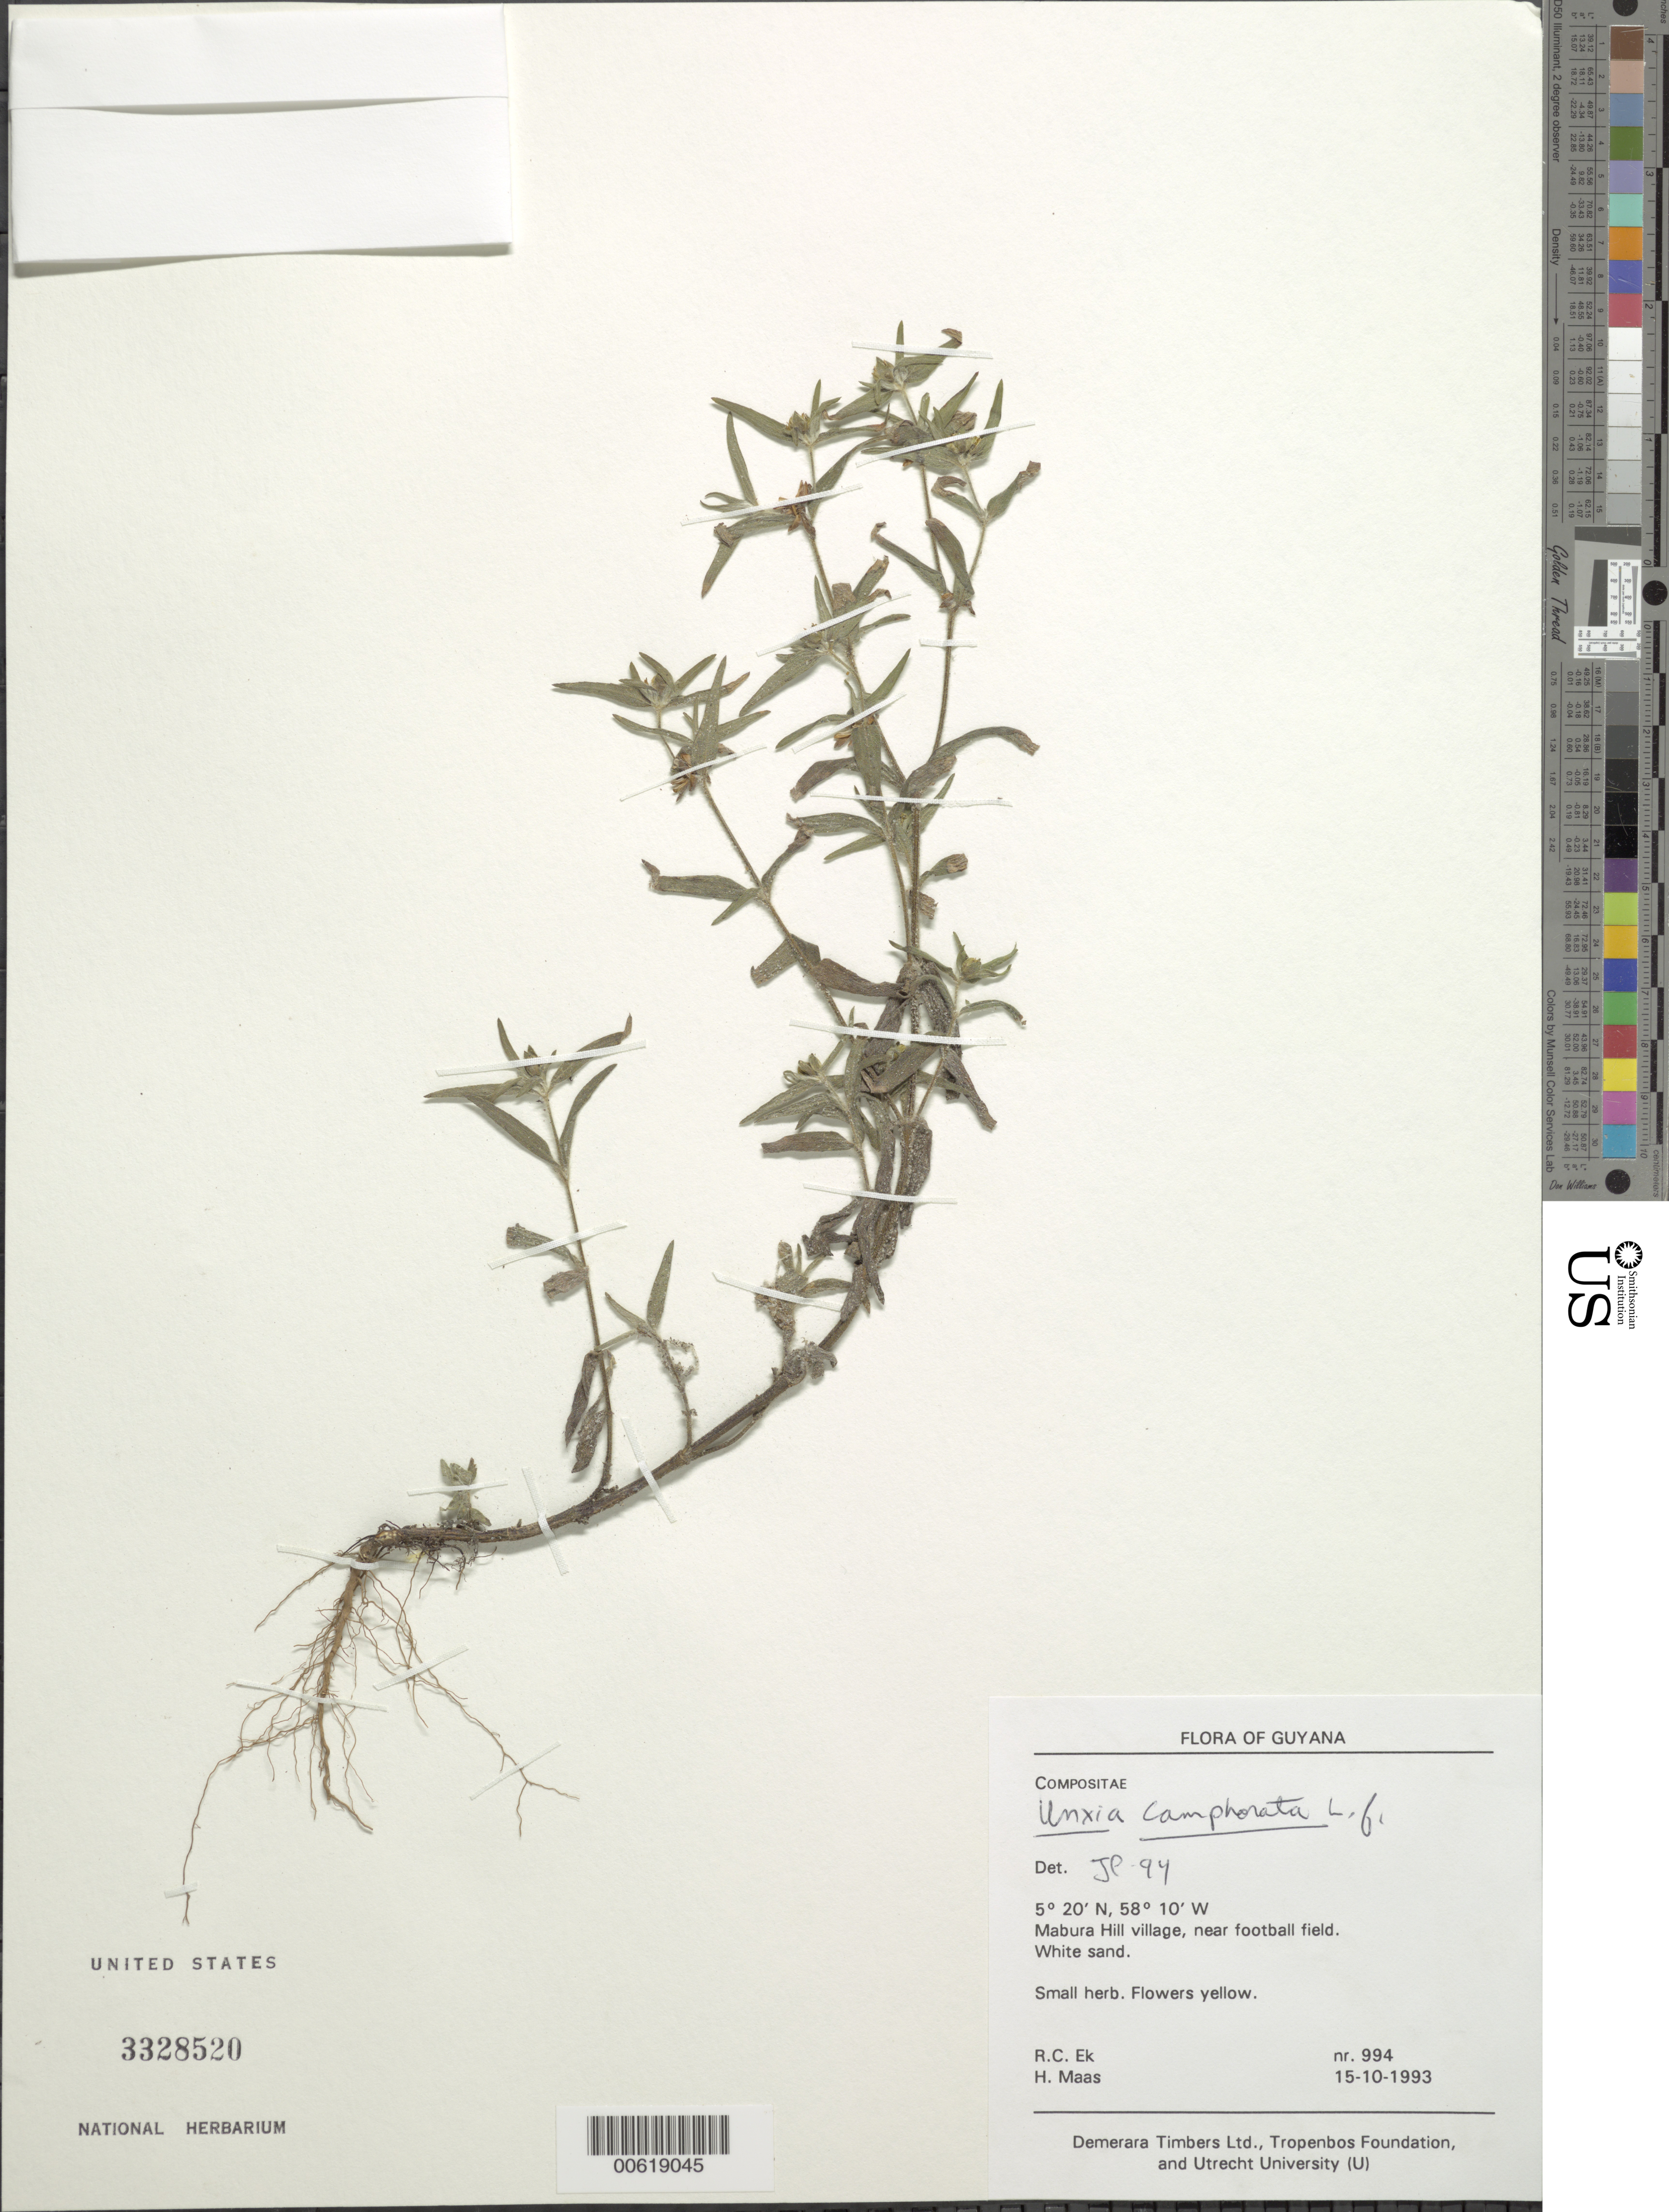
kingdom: Plantae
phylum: Tracheophyta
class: Magnoliopsida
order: Asterales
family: Asteraceae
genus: Unxia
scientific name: Unxia camphorata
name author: L. f.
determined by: Pruski, J. F.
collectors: R. C. Ek & H. Maas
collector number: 994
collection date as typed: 15-Oct-93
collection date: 1993-10-15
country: Guyana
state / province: U. Demerara-Berbice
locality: Mabura Hill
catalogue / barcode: US 3328520